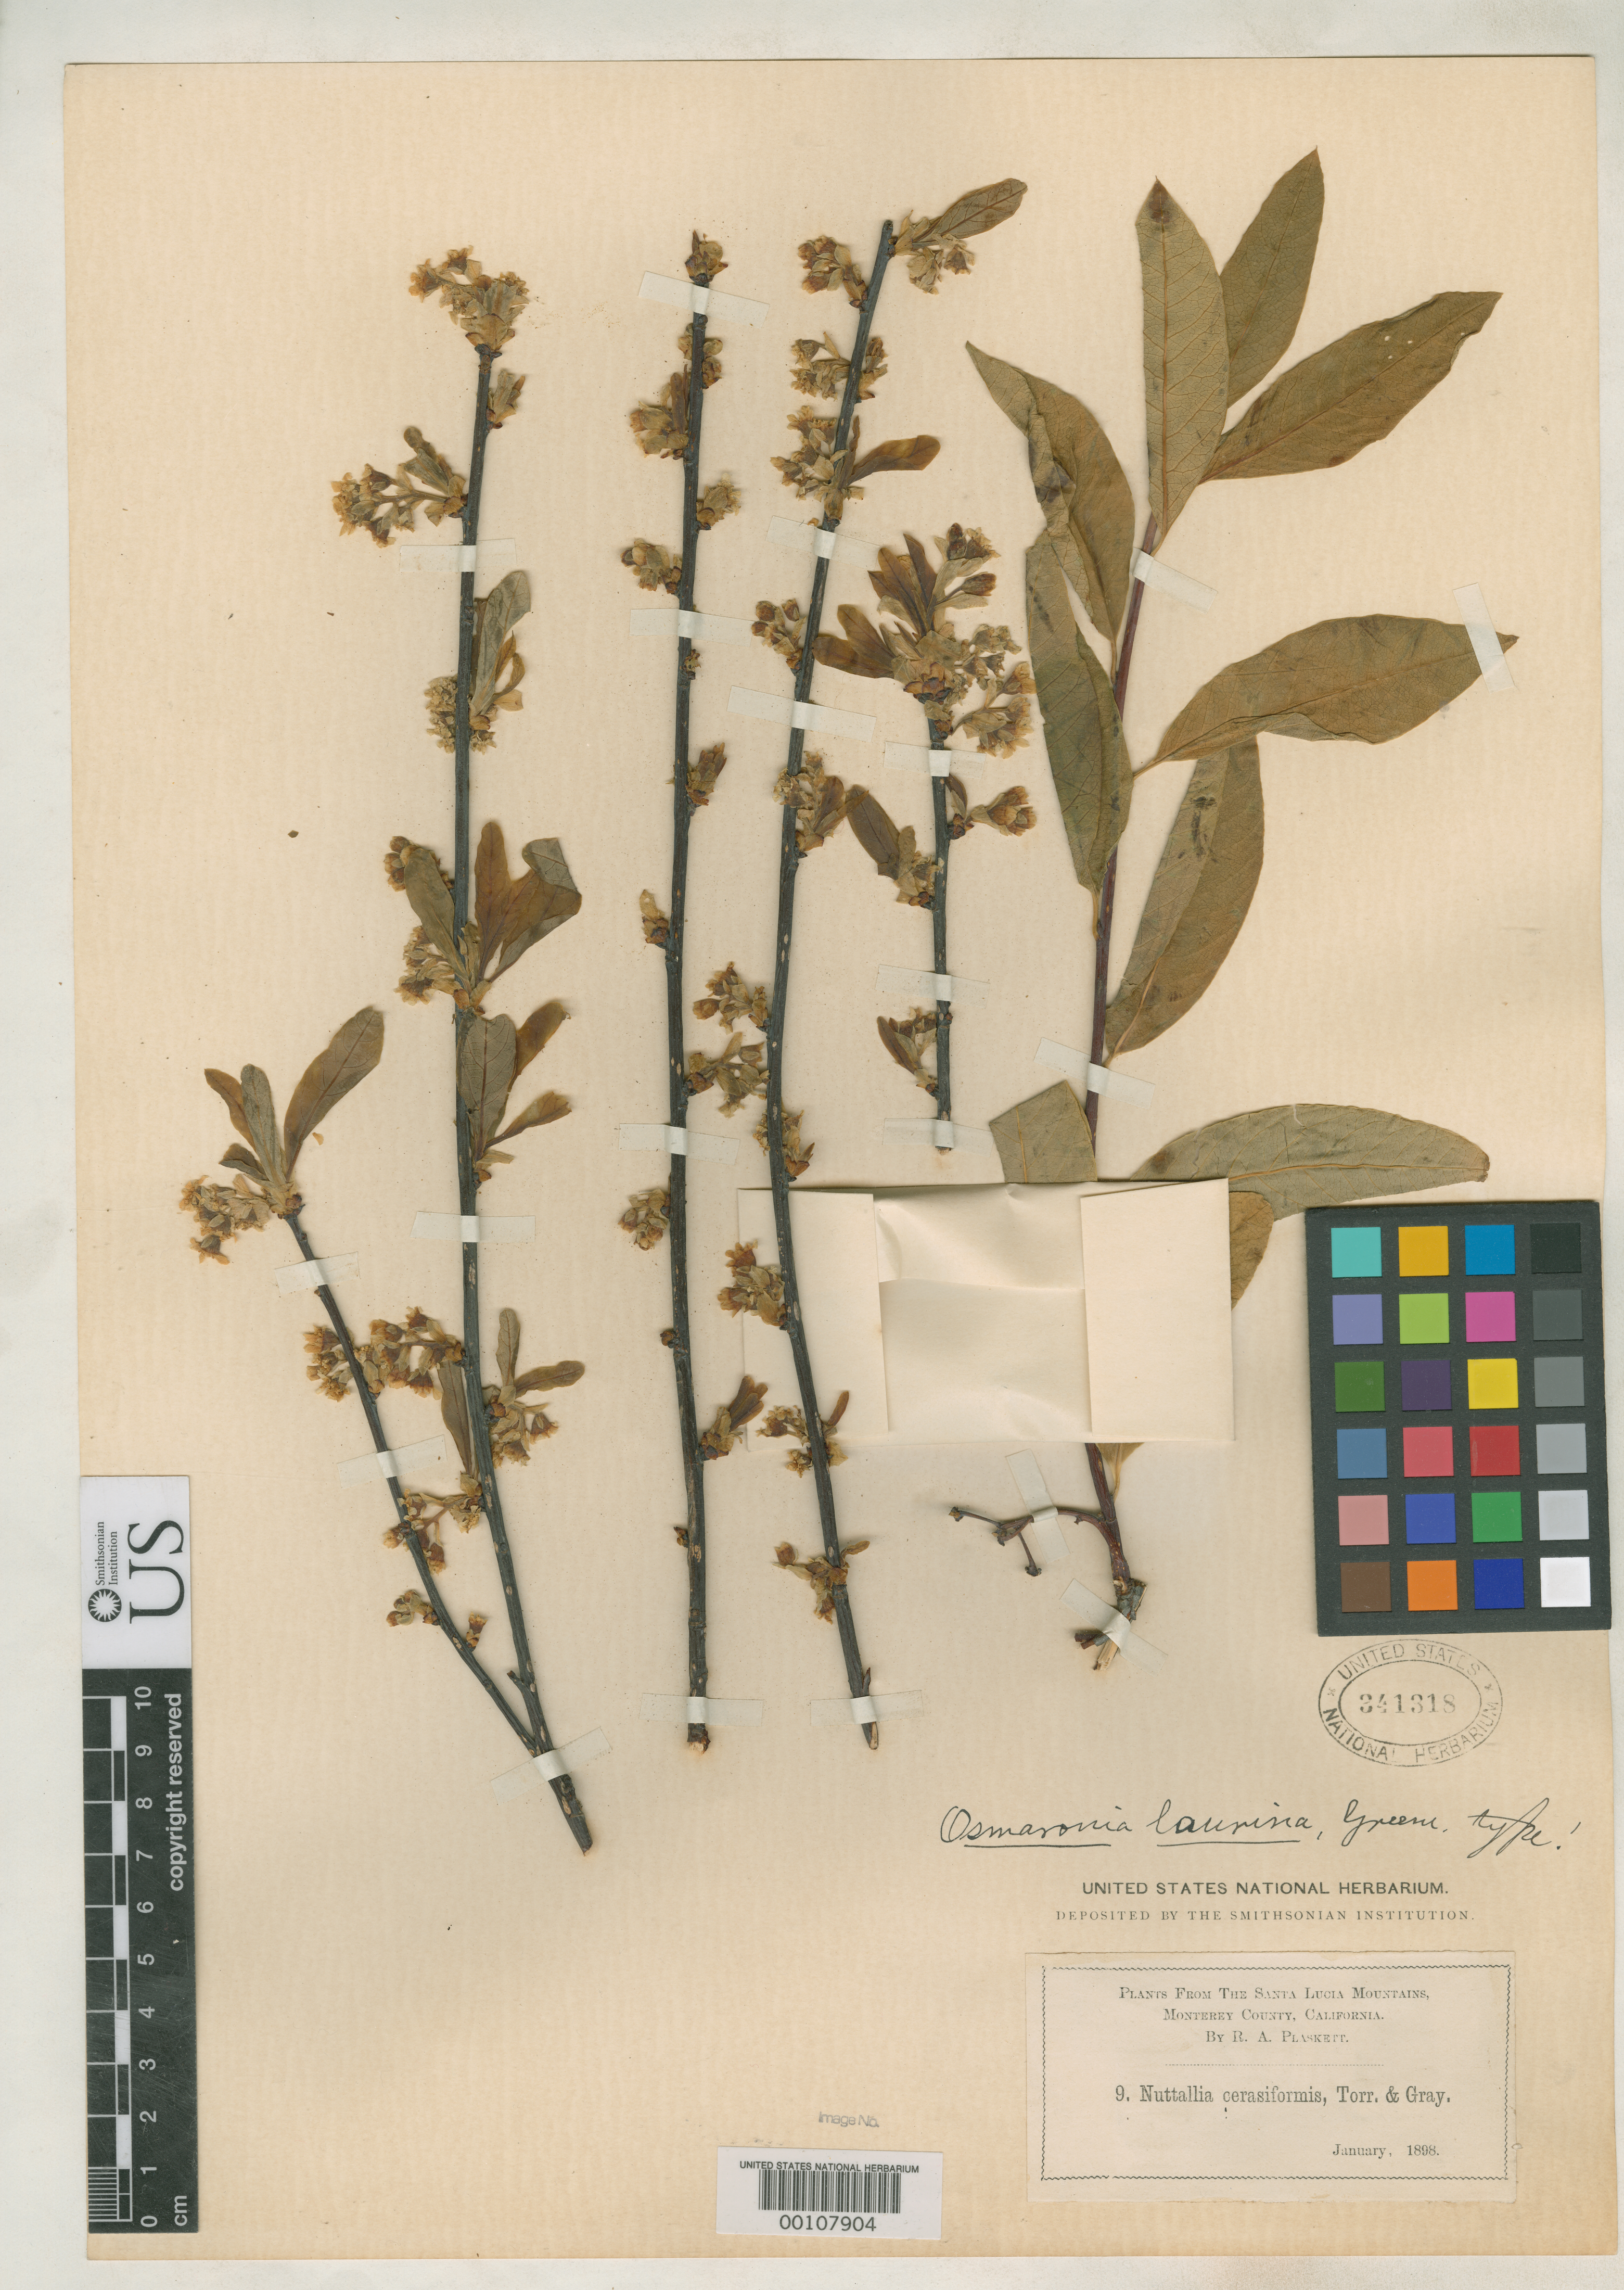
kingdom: Plantae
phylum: Tracheophyta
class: Magnoliopsida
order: Rosales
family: Rosaceae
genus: Osmaronia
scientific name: Osmaronia laurina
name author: Greene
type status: Isotype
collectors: R. Plaskett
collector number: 9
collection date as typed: Jan 1898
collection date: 1898-01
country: United States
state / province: California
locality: Santa Lucia Mountains.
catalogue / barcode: US 341318